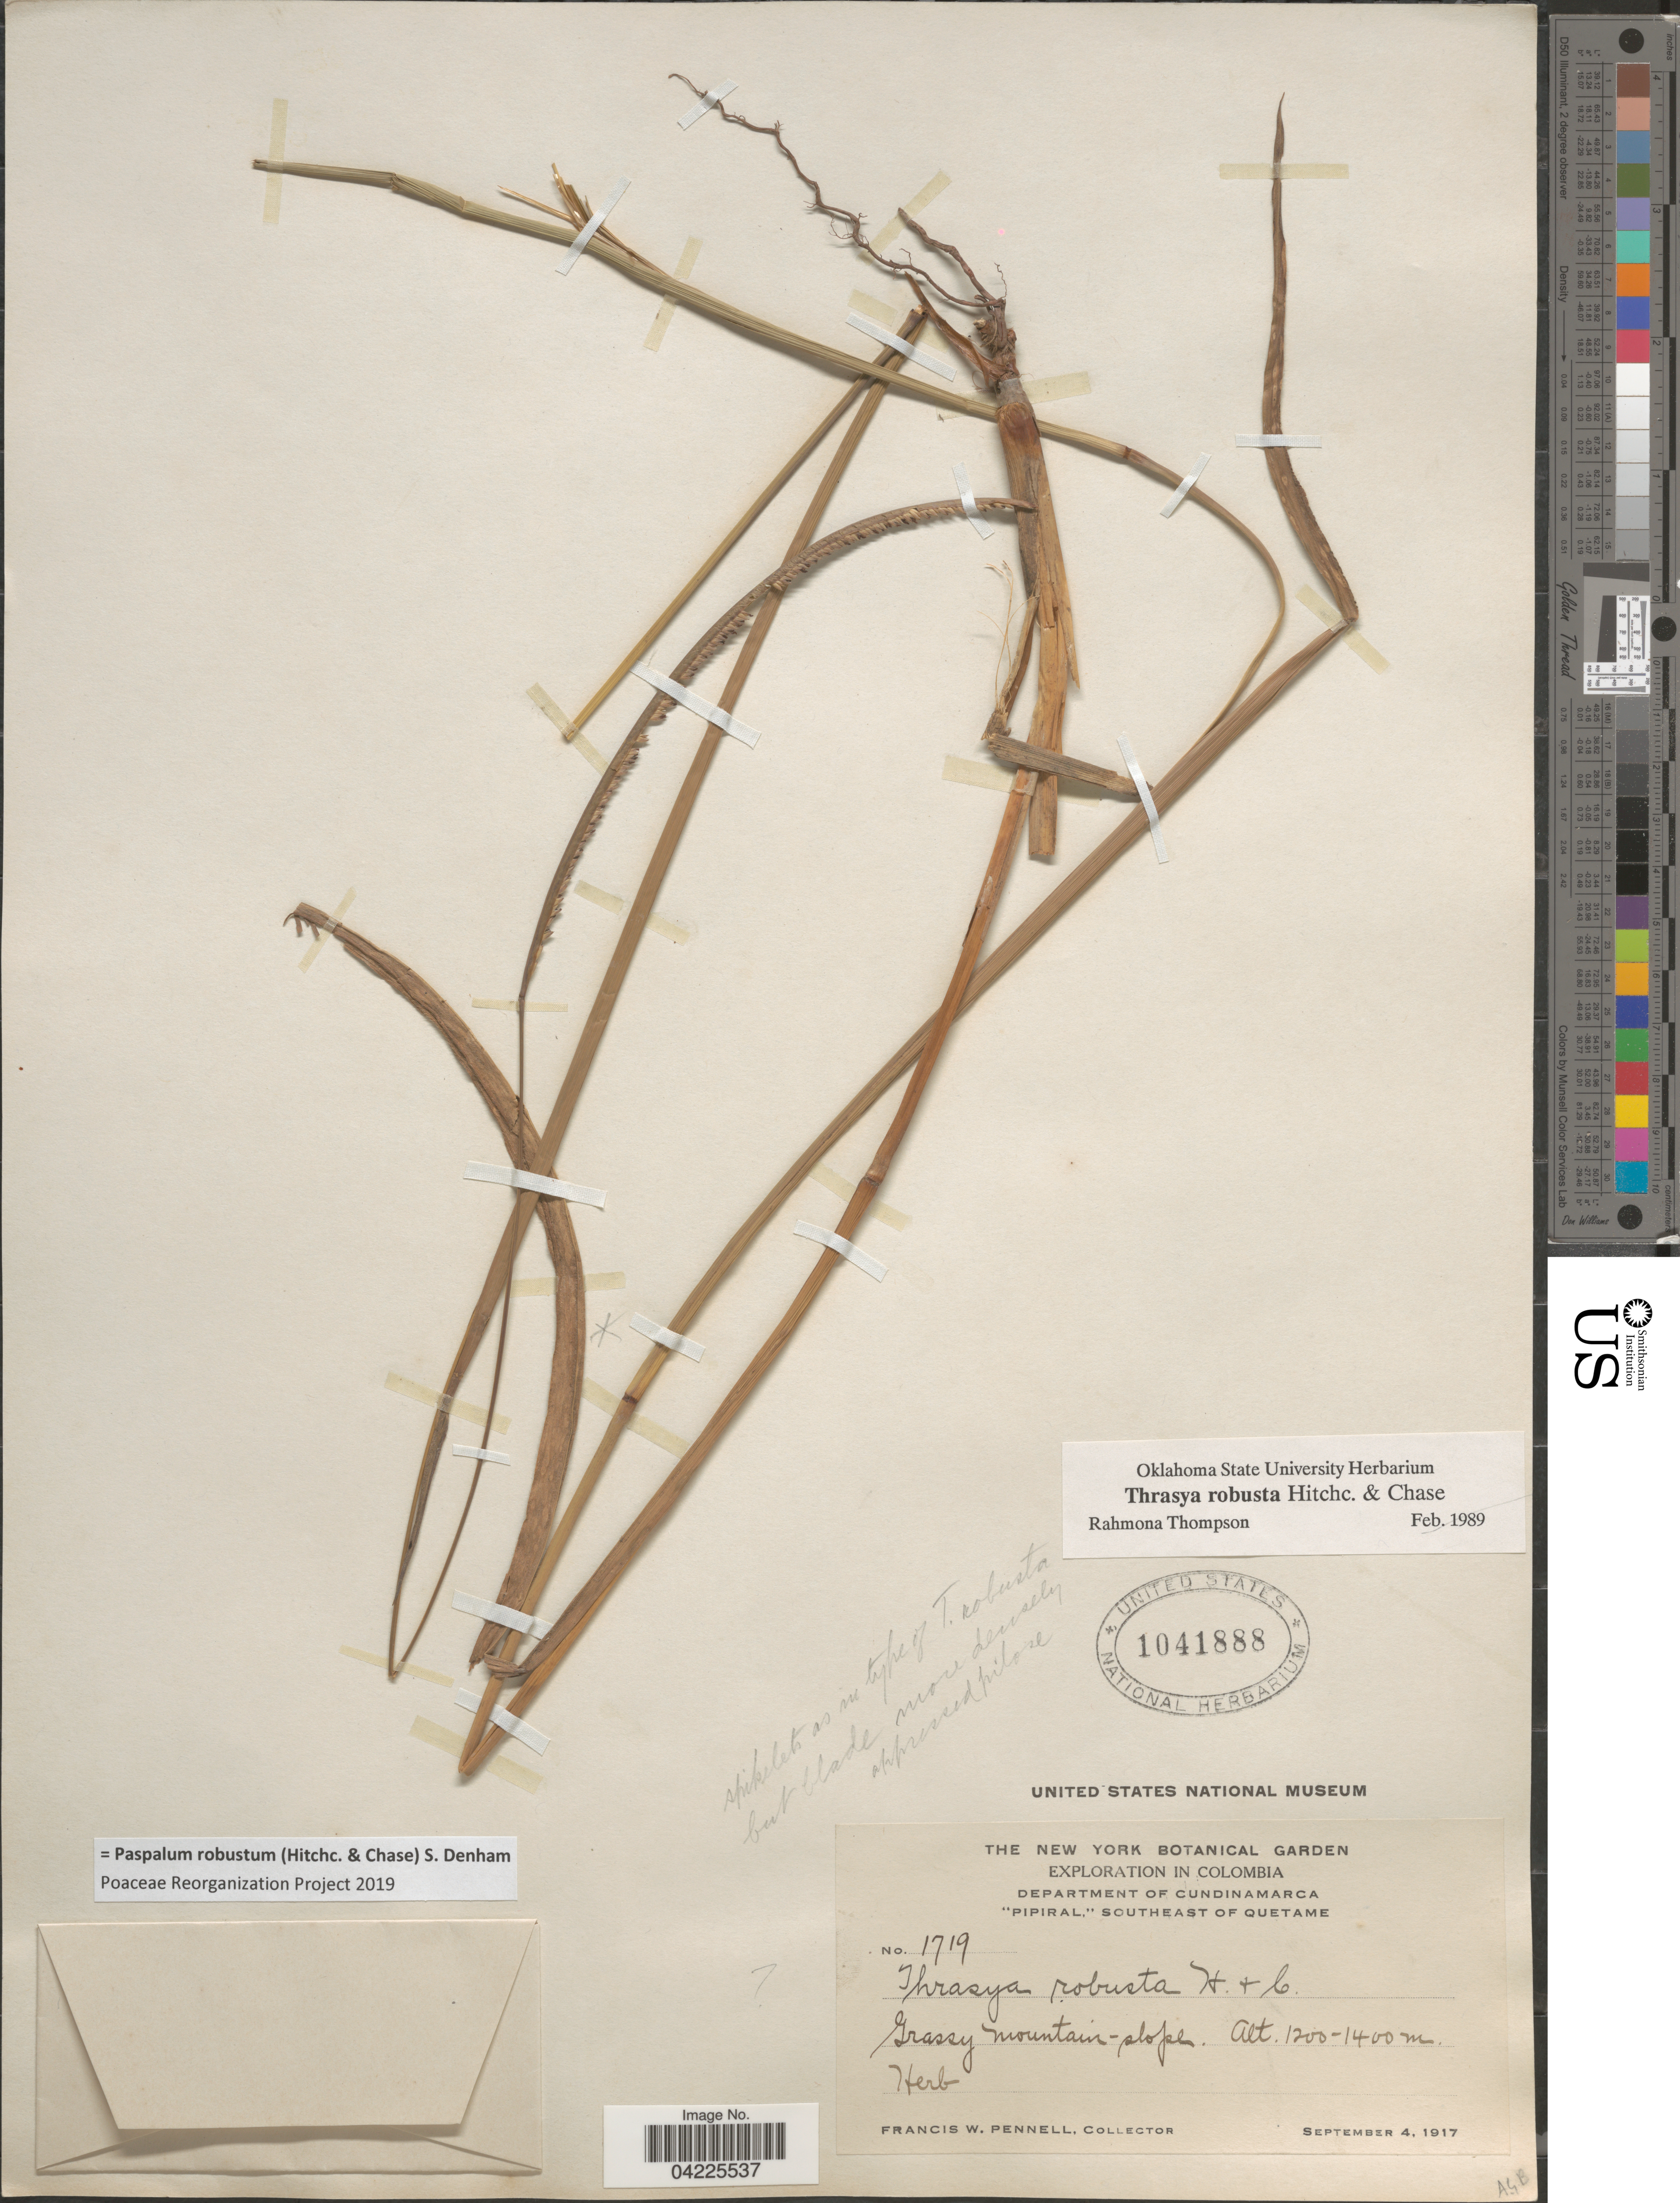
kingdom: Plantae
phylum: Tracheophyta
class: Liliopsida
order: Poales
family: Poaceae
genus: Paspalum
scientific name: Paspalum robustum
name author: (Hitchc. & Chase) S. Denham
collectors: F. W. Pennell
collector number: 1719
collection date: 1917-09-04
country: Colombia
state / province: Cundinamarca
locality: Exploration in Colombia. Department of Cundinamarca. "Pipiral," southeast of Quetame. Grassy mountain-slope.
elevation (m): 1200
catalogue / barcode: US 1041888